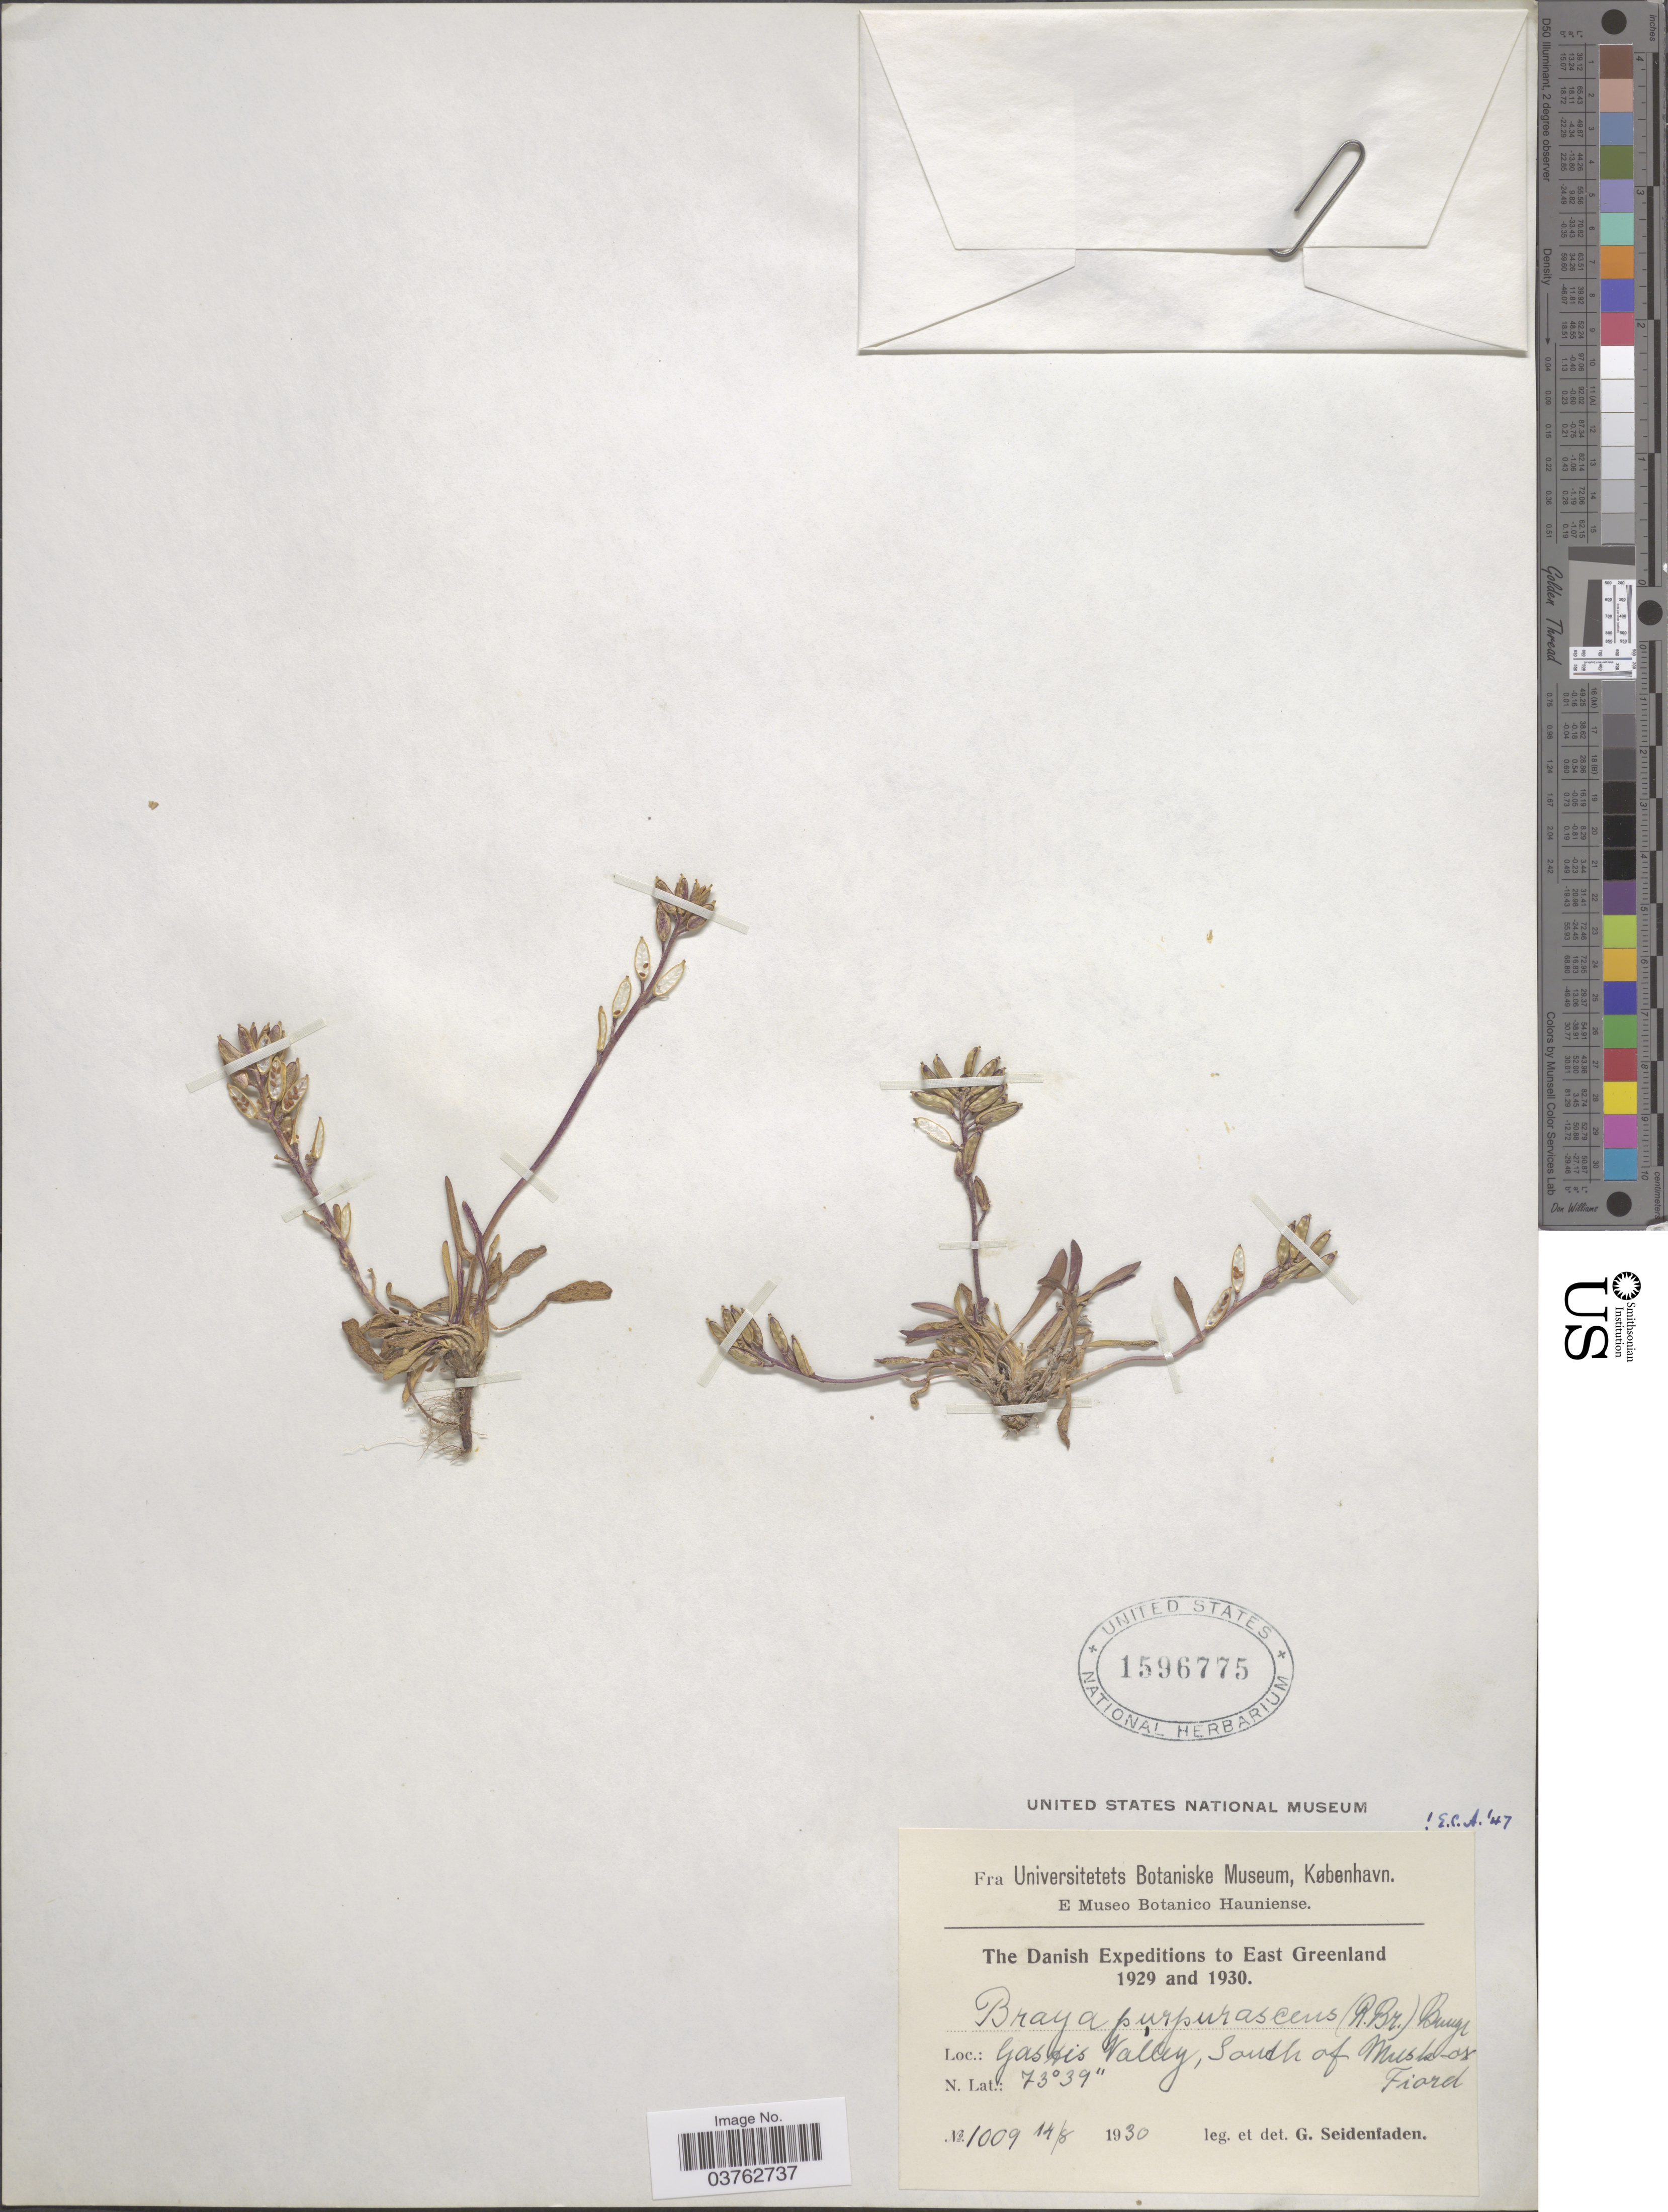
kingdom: Plantae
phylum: Tracheophyta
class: Magnoliopsida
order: Brassicales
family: Brassicaceae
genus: Braya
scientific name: Braya purpurascens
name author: (R. Br.) Bunge ex Ledeb.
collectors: G. Seidenfaden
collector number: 1009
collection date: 1930-08-14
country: Greenland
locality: East Greenland. Gastis Valley, South of Muskox Fiord.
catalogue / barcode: US 1596775